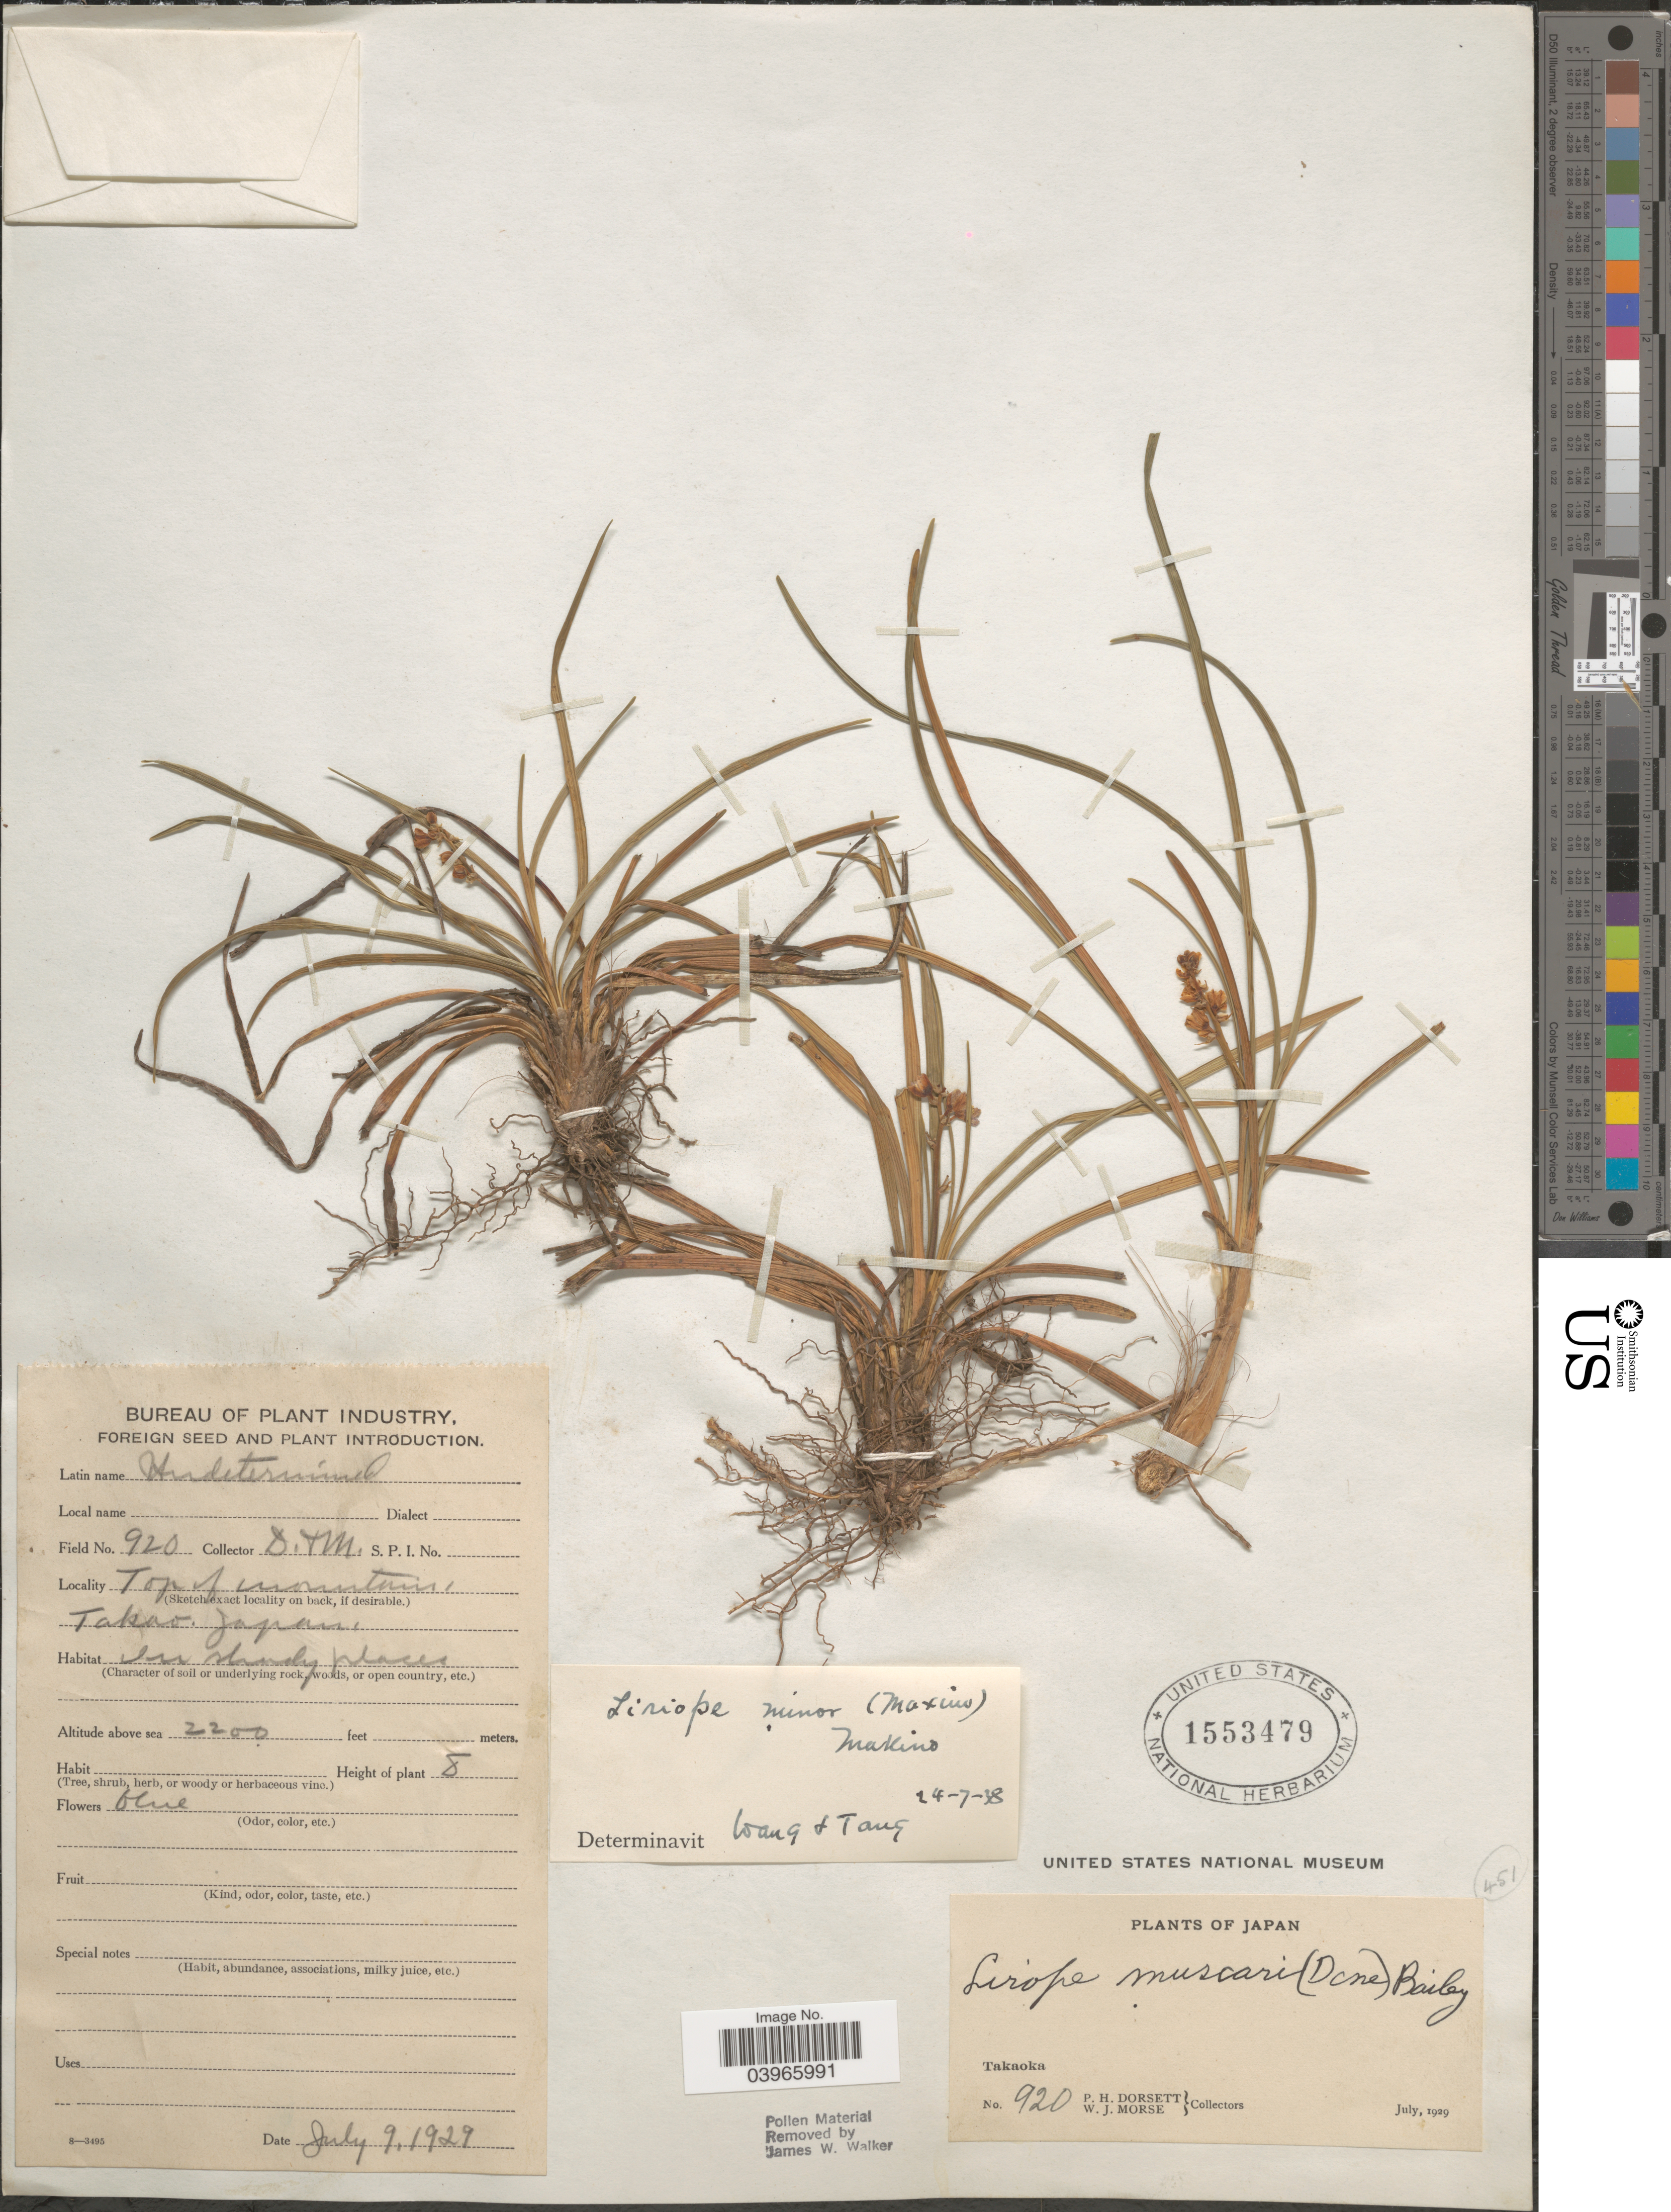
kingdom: Plantae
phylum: Tracheophyta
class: Liliopsida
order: Asparagales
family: Asparagaceae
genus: Liriope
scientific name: Liriope minor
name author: (Maxim.) Makino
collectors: P. H. Dorsett & W. J. Morse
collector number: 920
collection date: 1929-07-09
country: Japan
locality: Top of mountains Takao. Takaoka.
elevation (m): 671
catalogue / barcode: US 1553479